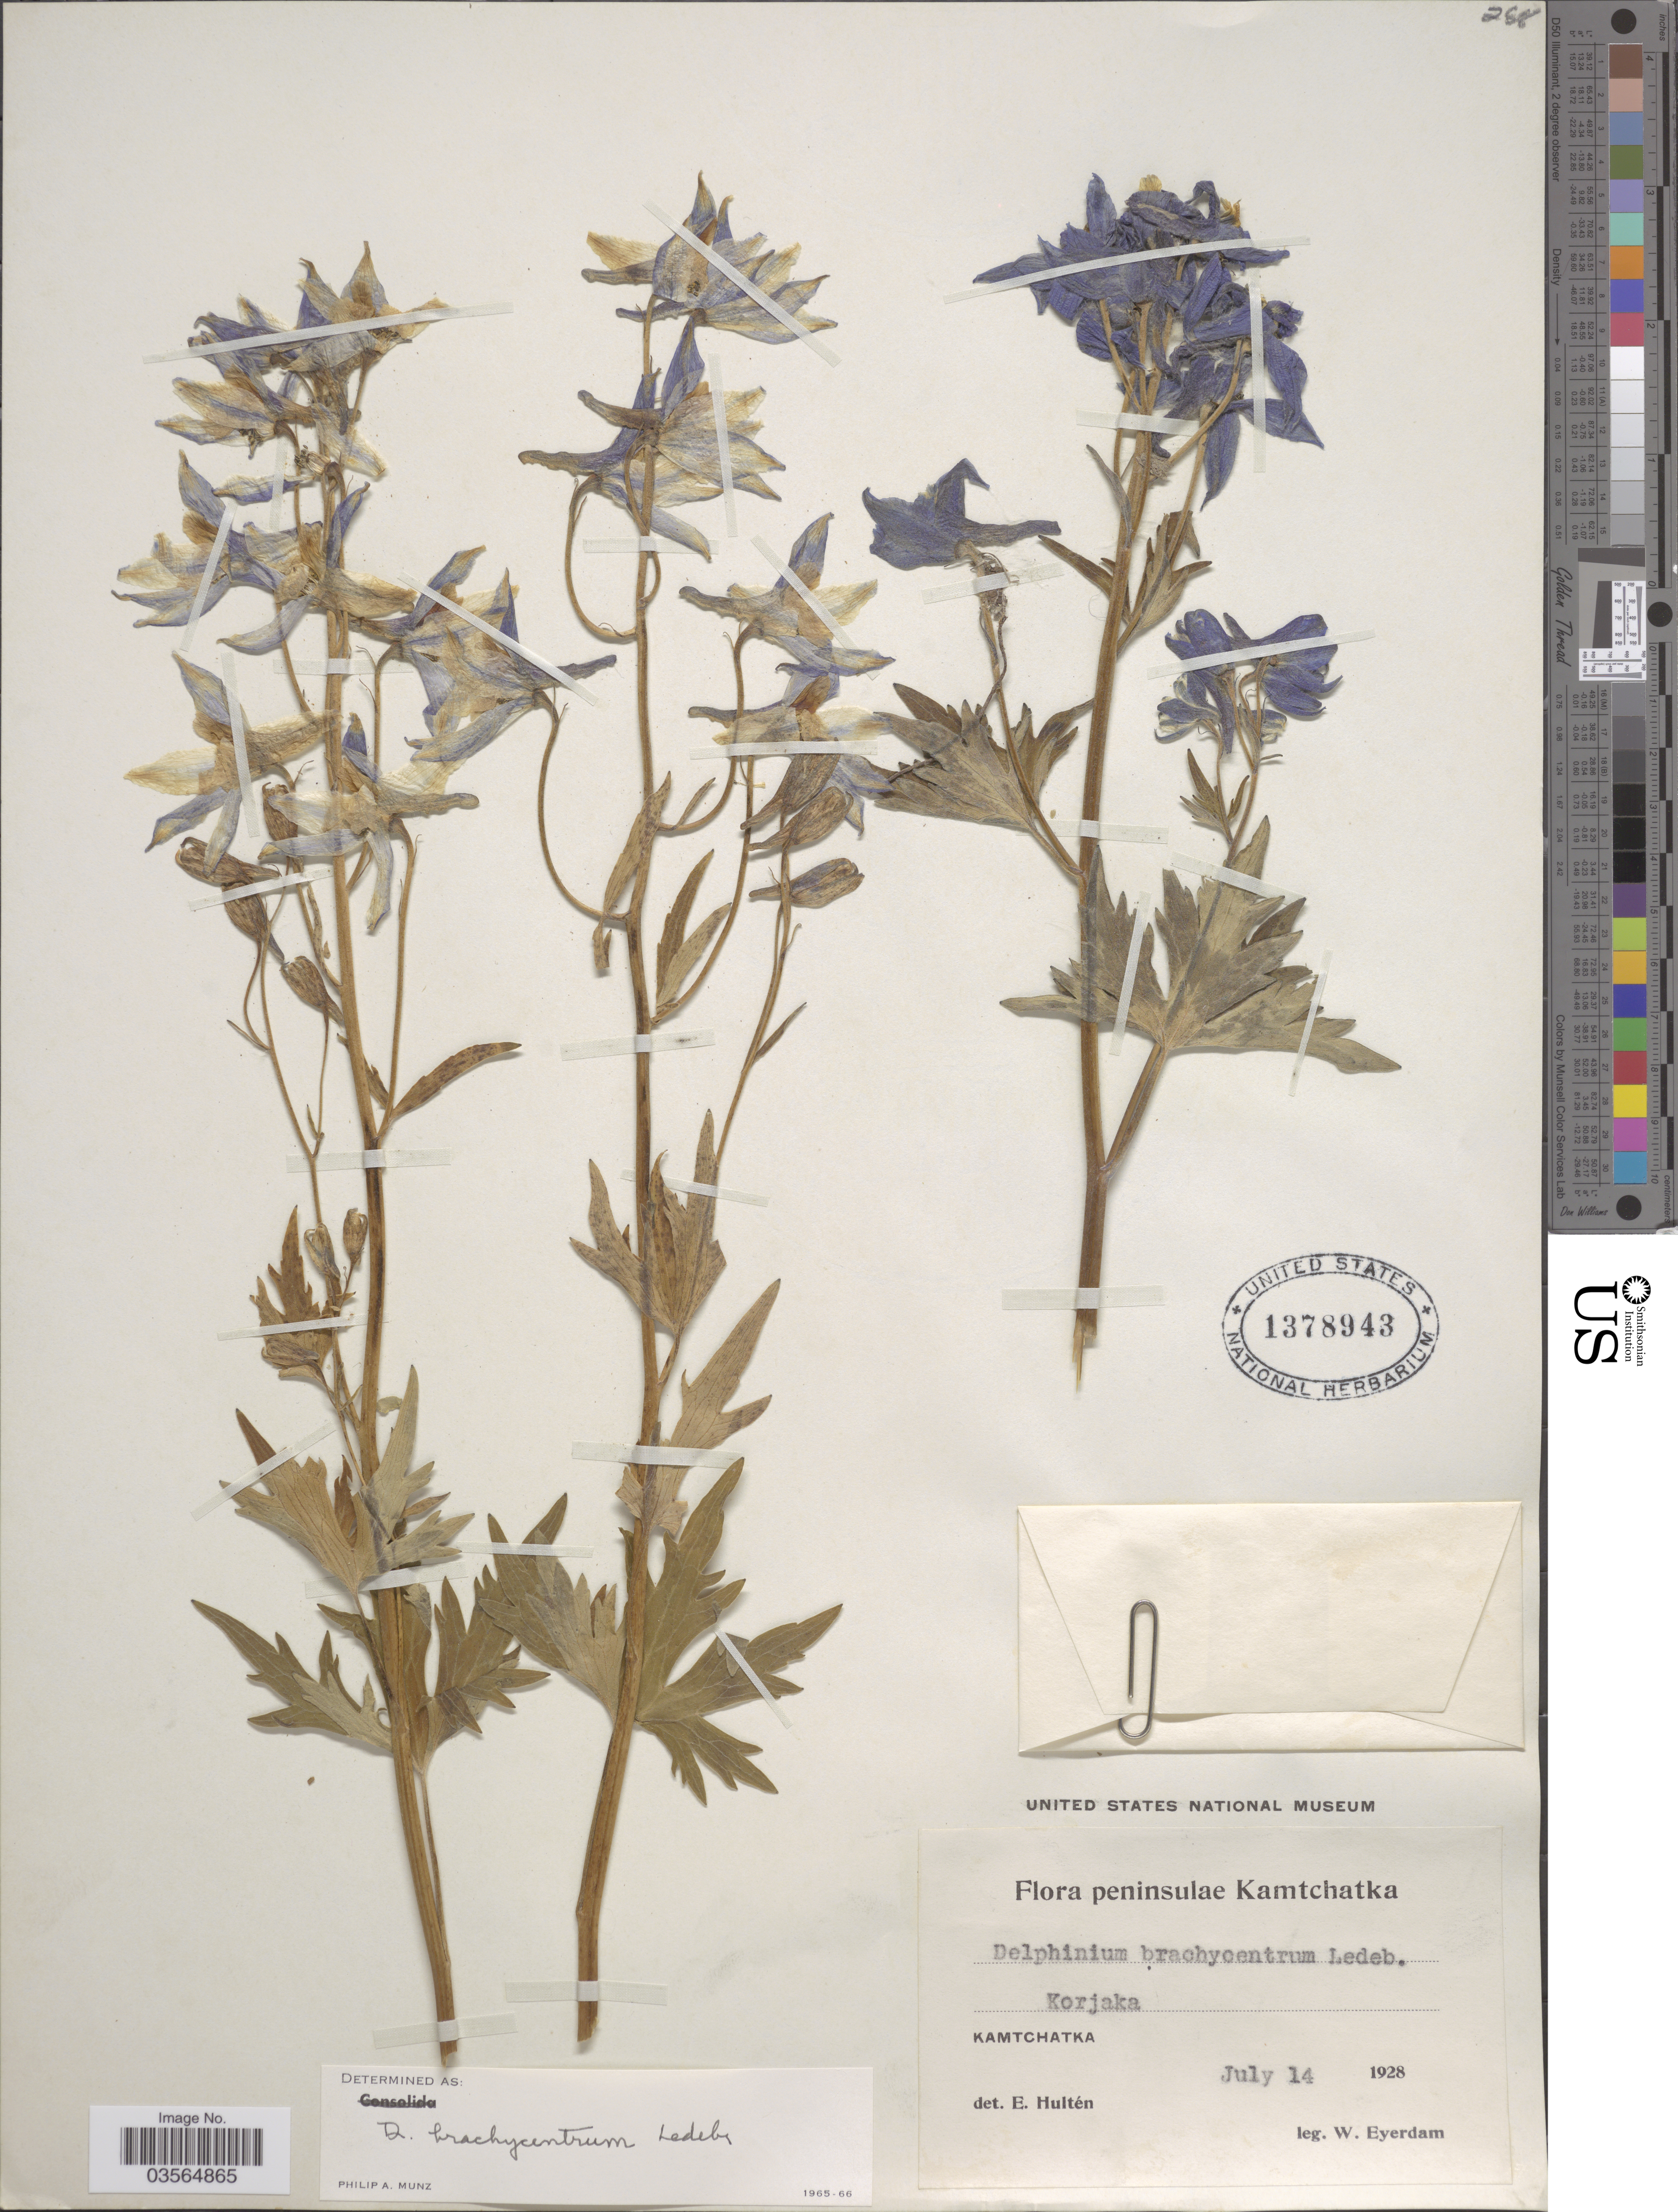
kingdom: Plantae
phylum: Tracheophyta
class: Magnoliopsida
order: Ranunculales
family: Ranunculaceae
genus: Delphinium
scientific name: Delphinium brachycentrum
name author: Ledeb.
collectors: W. J. Eyerdam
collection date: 1928-07-14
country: Russian Federation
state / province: Kamchatka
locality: Penisulae Kamtchatka. Korjaka. Kamtchatka.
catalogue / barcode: US 1378943